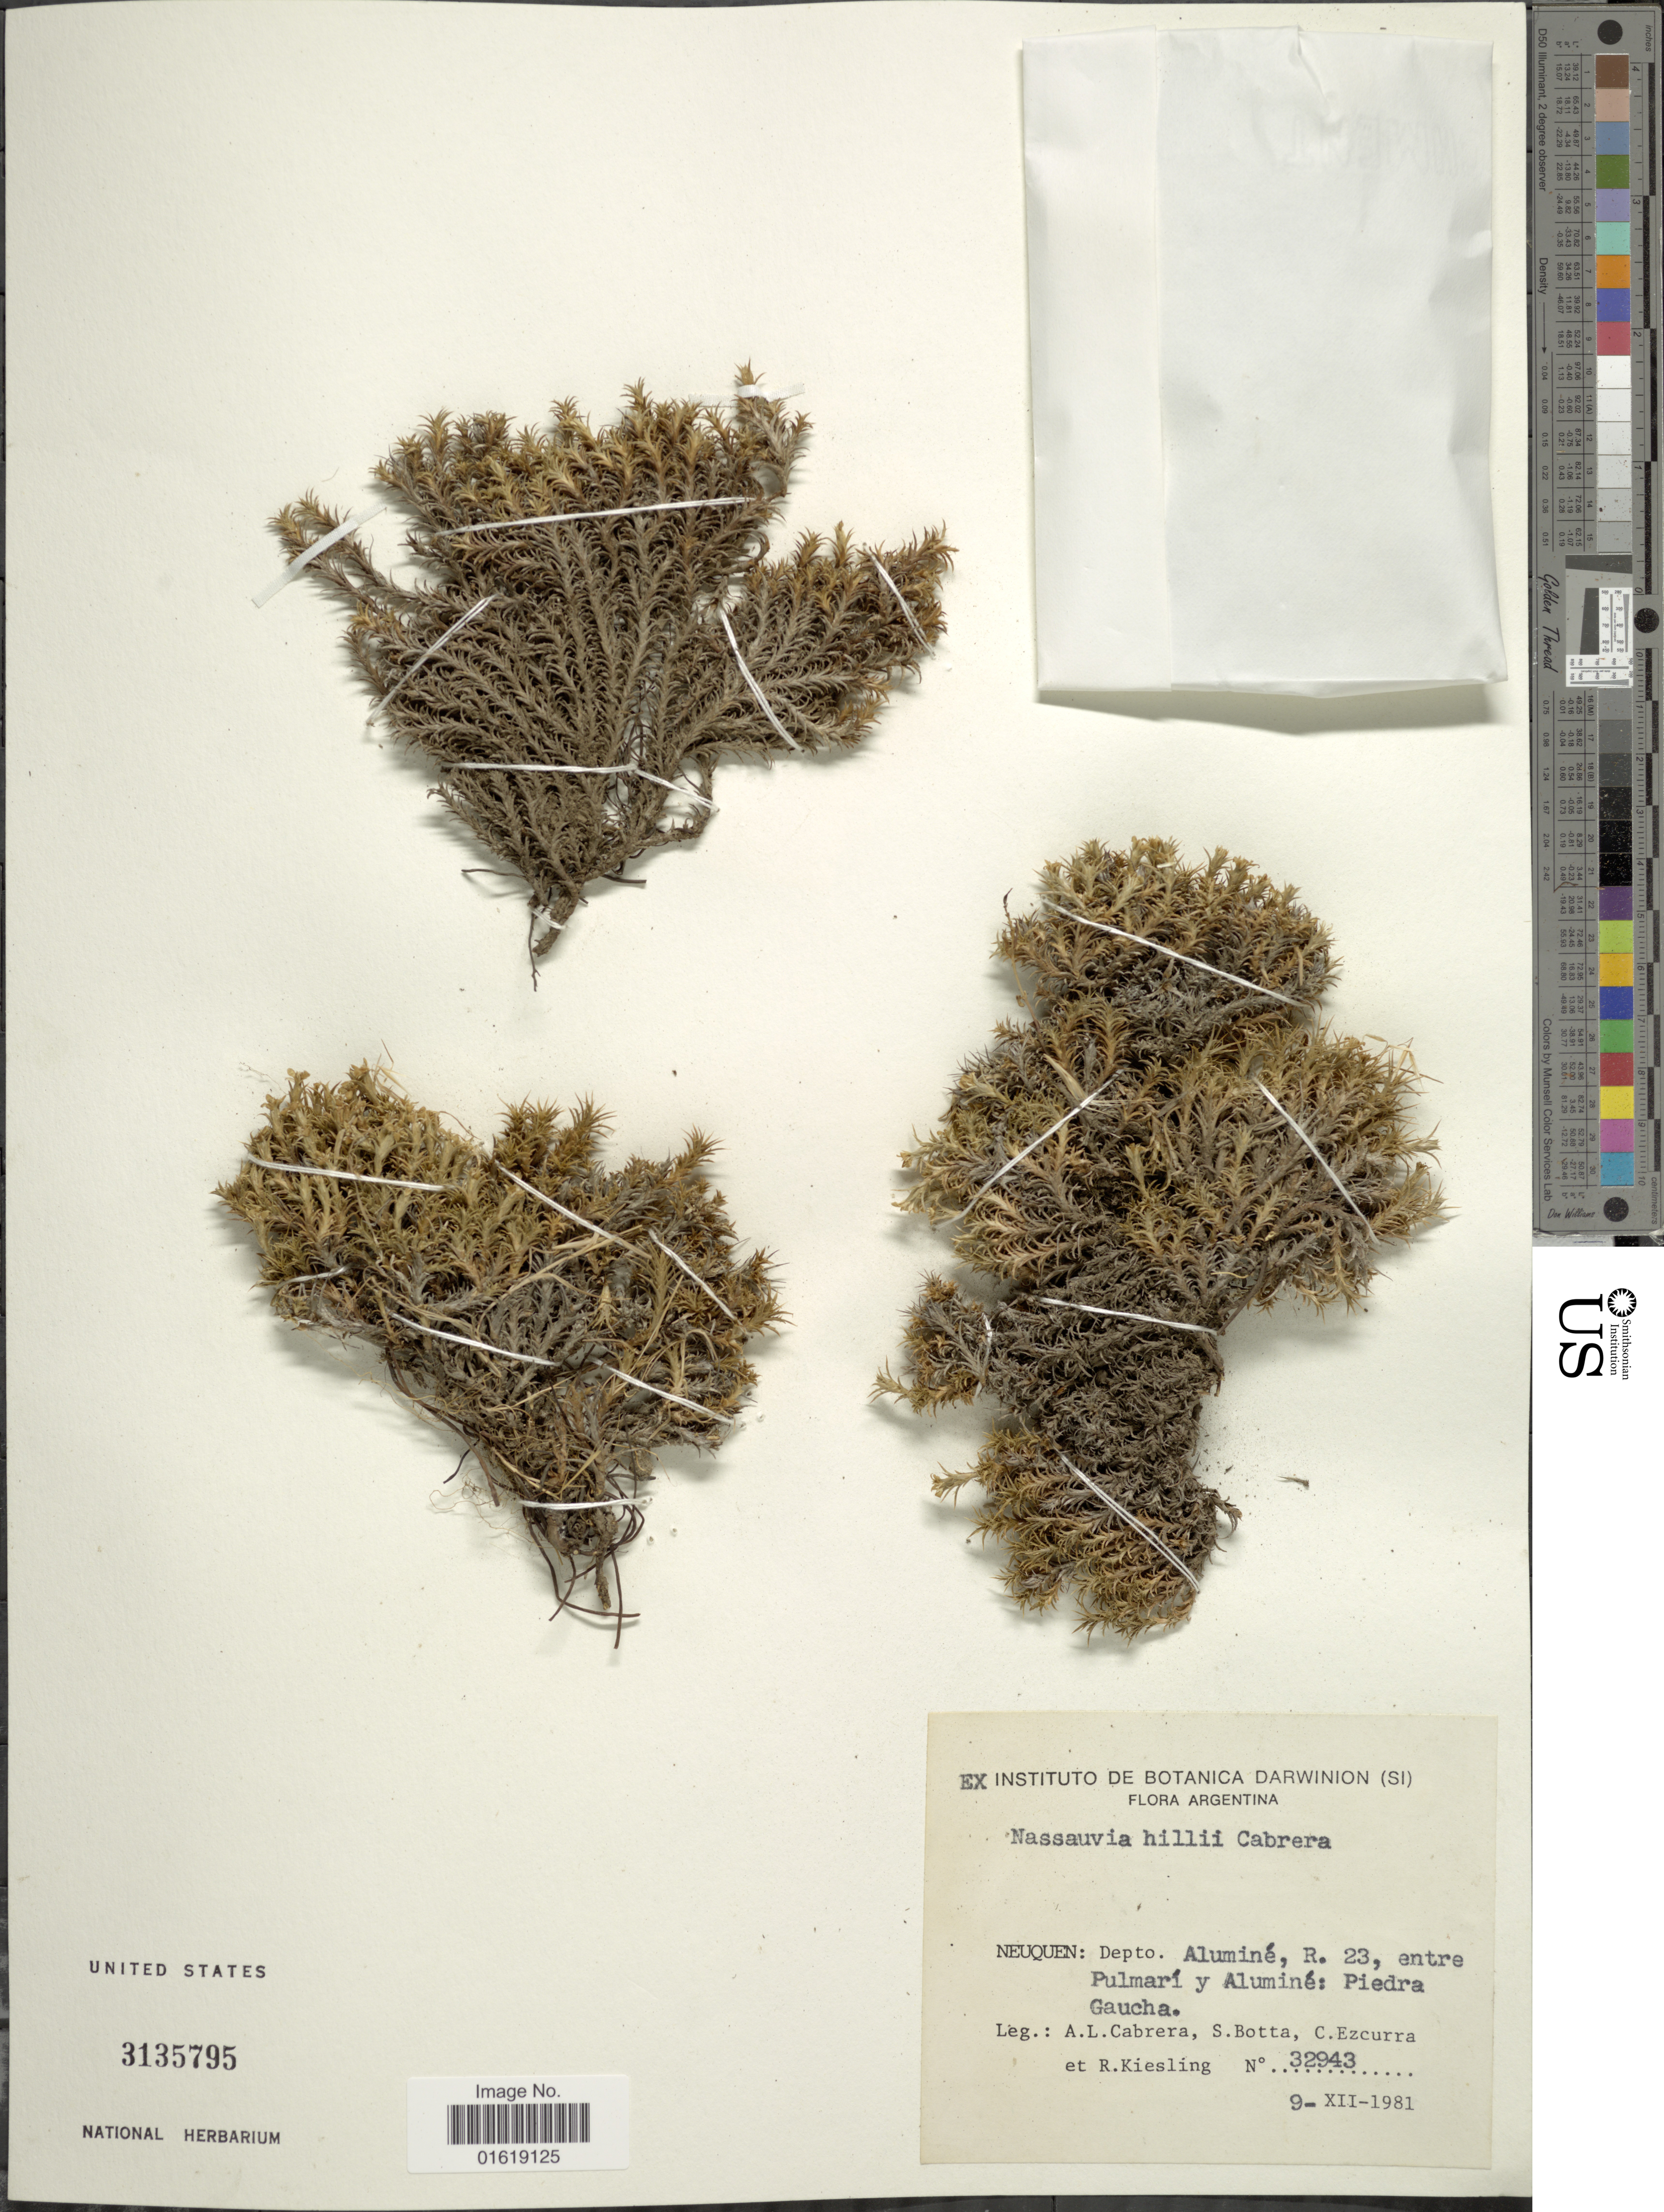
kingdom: Plantae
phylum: Tracheophyta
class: Magnoliopsida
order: Asterales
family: Asteraceae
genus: Nassauvia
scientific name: Nassauvia hillii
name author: Cabrera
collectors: A. L. Cabrera, S. Botta, C. Ezcurra & R. Kiesling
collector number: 32943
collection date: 1981-12-09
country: Argentina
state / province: Neuquen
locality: Neuquen: Depto. Aluminé, R. 23, entre Pulmarí y Aluminé: Piedra Gaucha.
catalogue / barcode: US 3135795